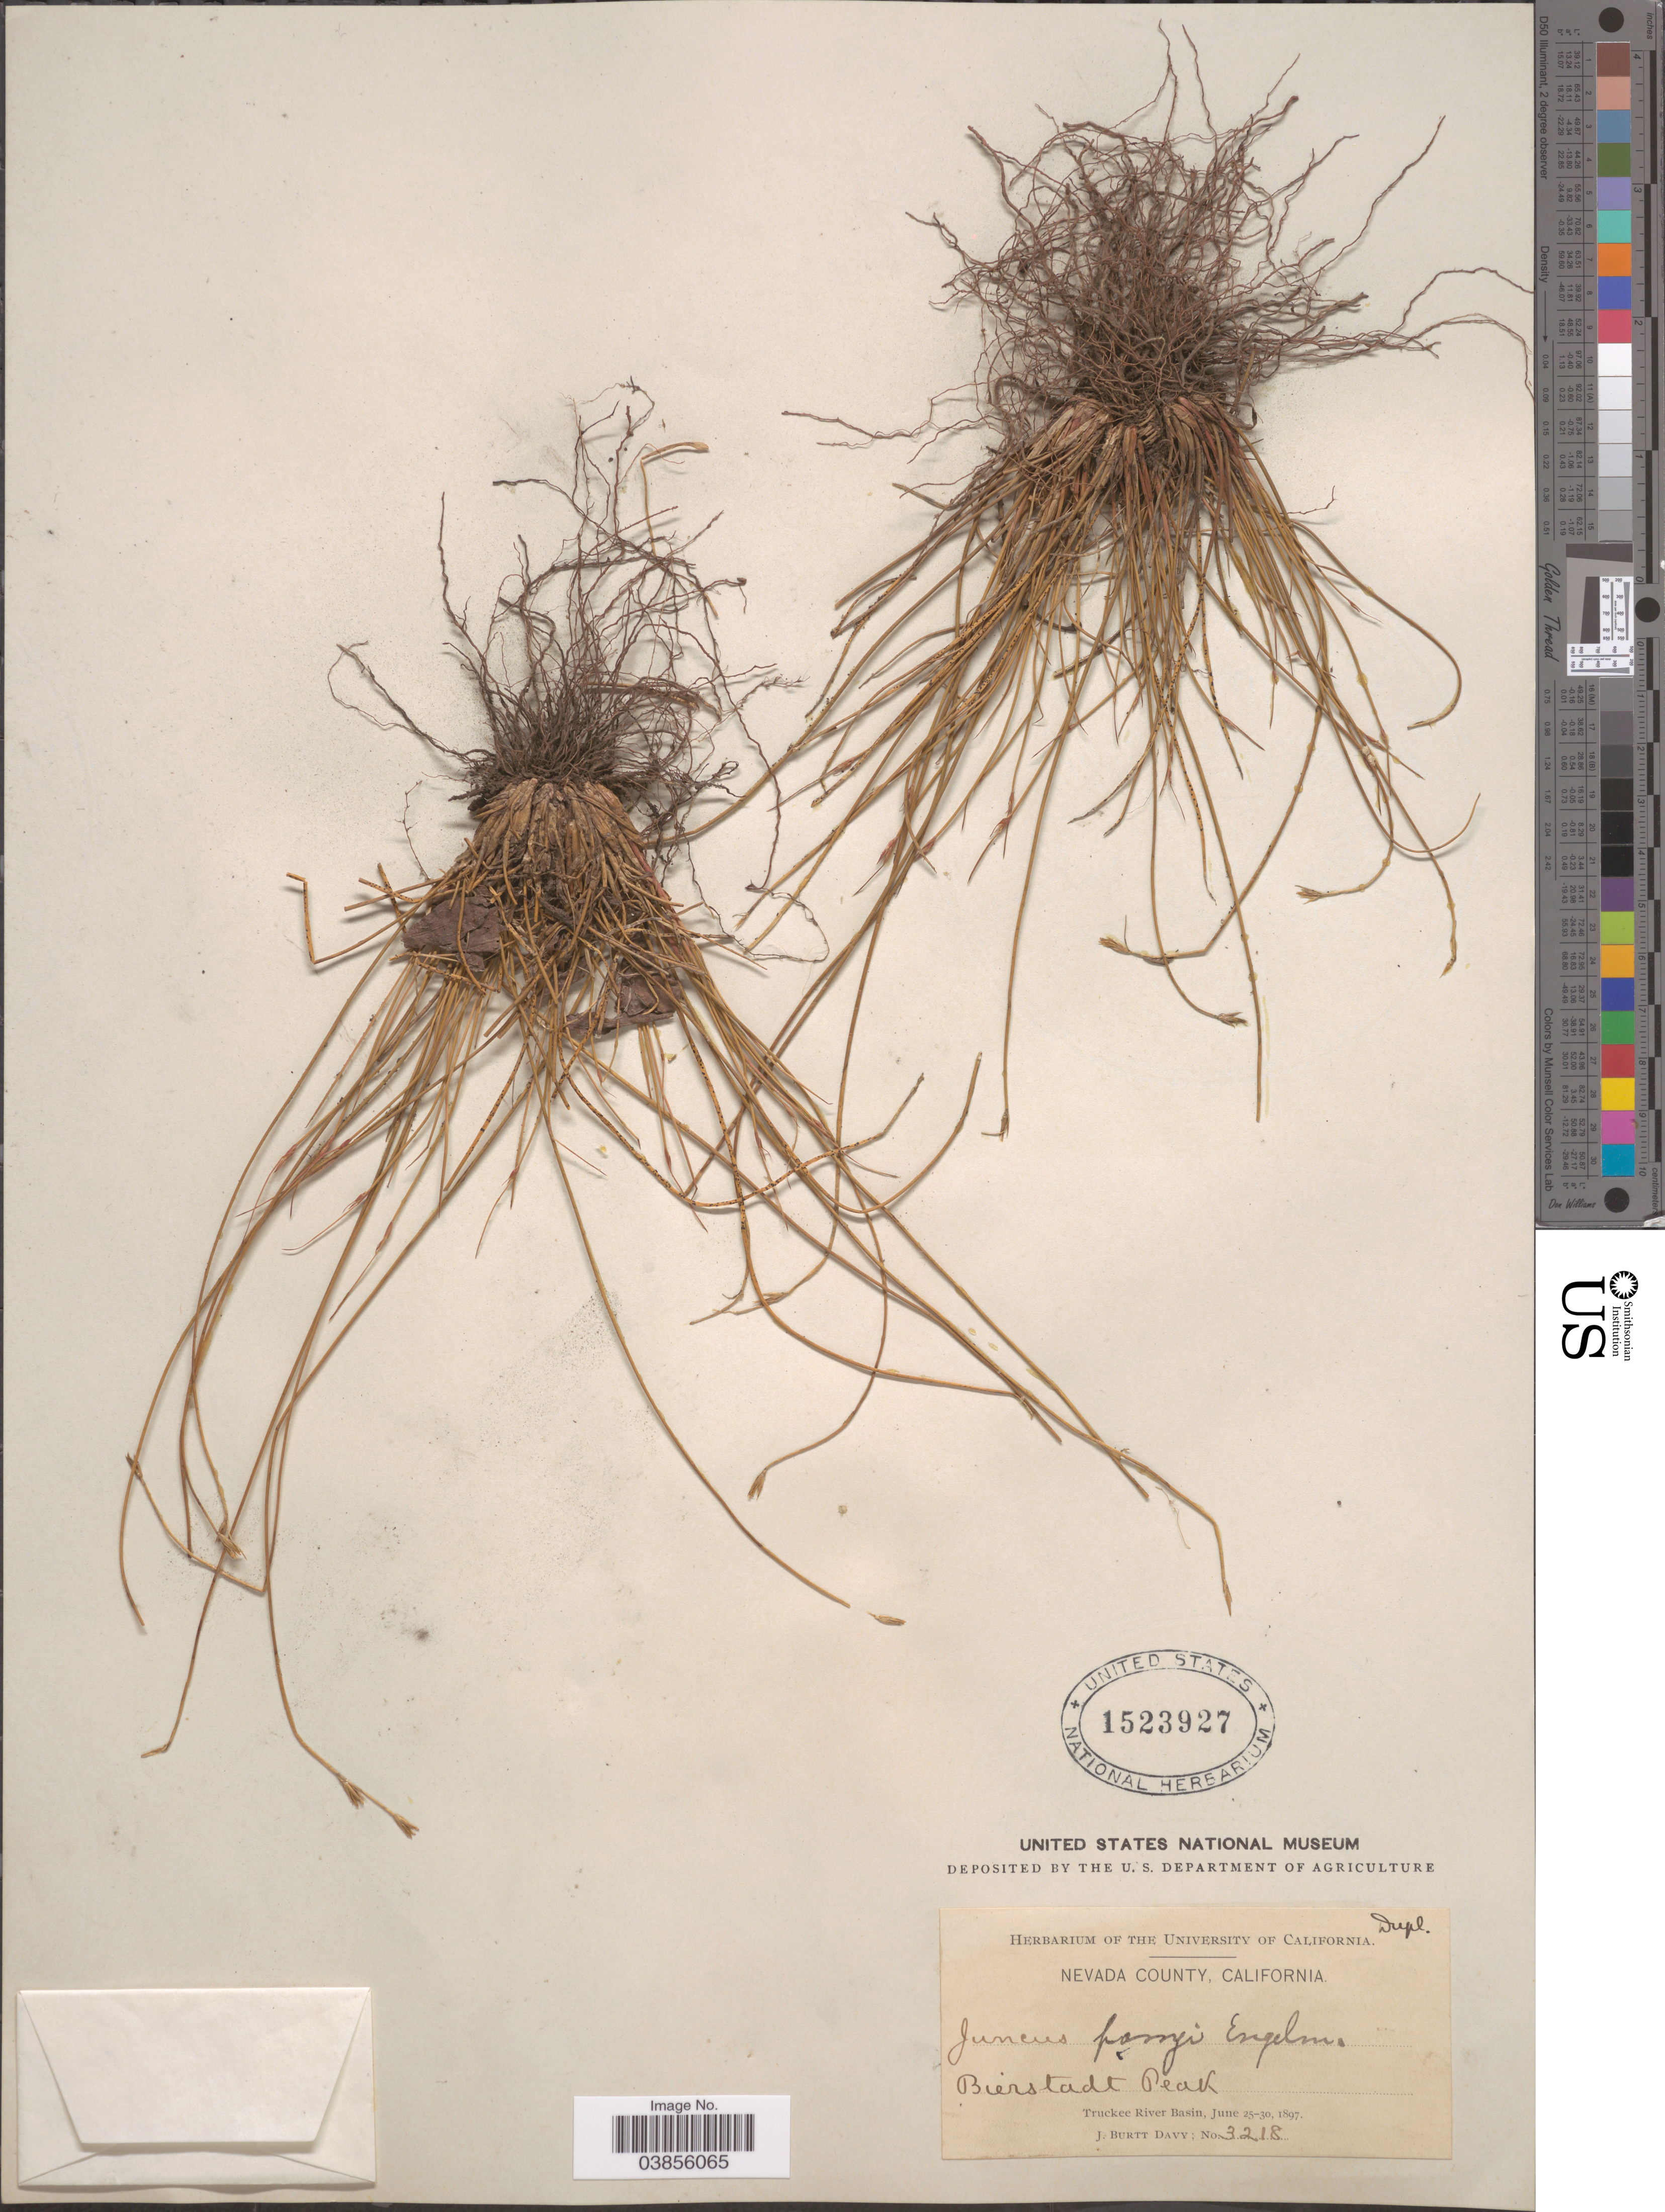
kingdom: Plantae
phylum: Tracheophyta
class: Liliopsida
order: Poales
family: Juncaceae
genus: Juncus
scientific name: Juncus parryi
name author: Engelm.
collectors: J. Burtt Davy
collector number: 3218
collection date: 1897-06-25/1897-06-30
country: United States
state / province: California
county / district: Nevada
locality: Nevada County. Bierstadt Peak. Truckee River Basin.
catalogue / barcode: US 1523927